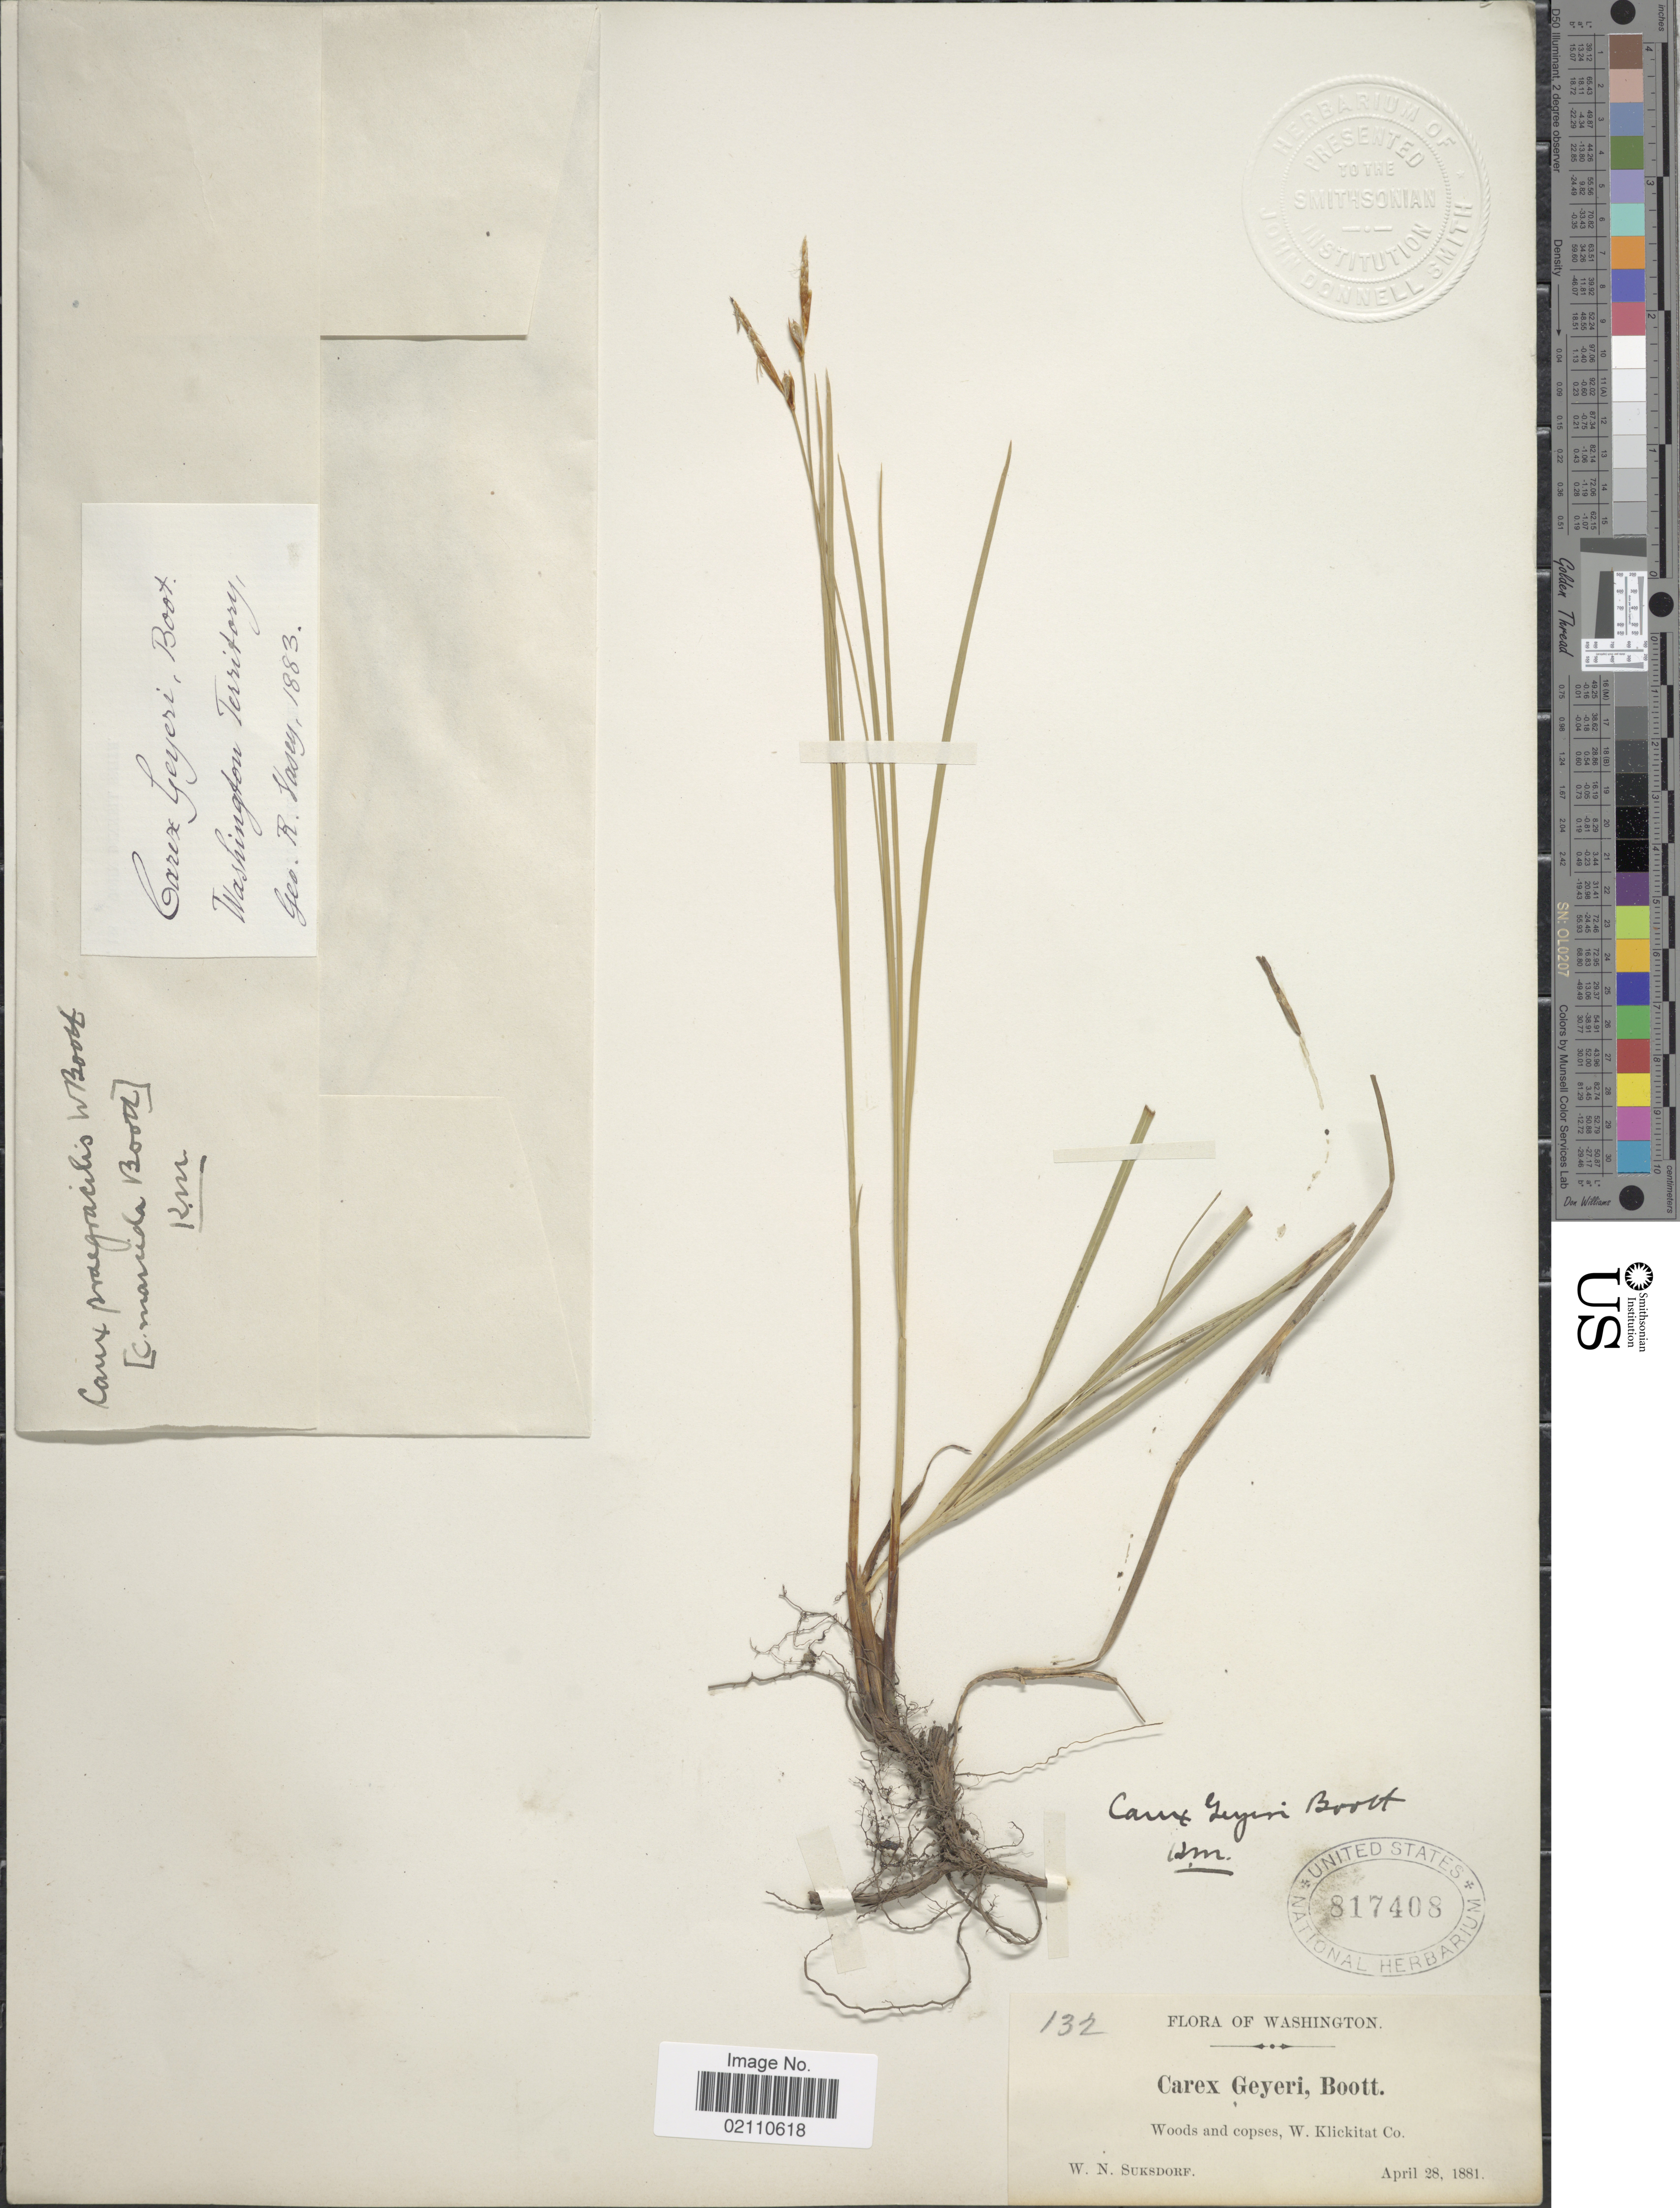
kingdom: Plantae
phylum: Tracheophyta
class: Liliopsida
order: Poales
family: Cyperaceae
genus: Carex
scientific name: Carex geyeri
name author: Boott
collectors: G. R. Vasey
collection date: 1883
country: United States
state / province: Washington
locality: Washington Territory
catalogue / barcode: US 817408-2